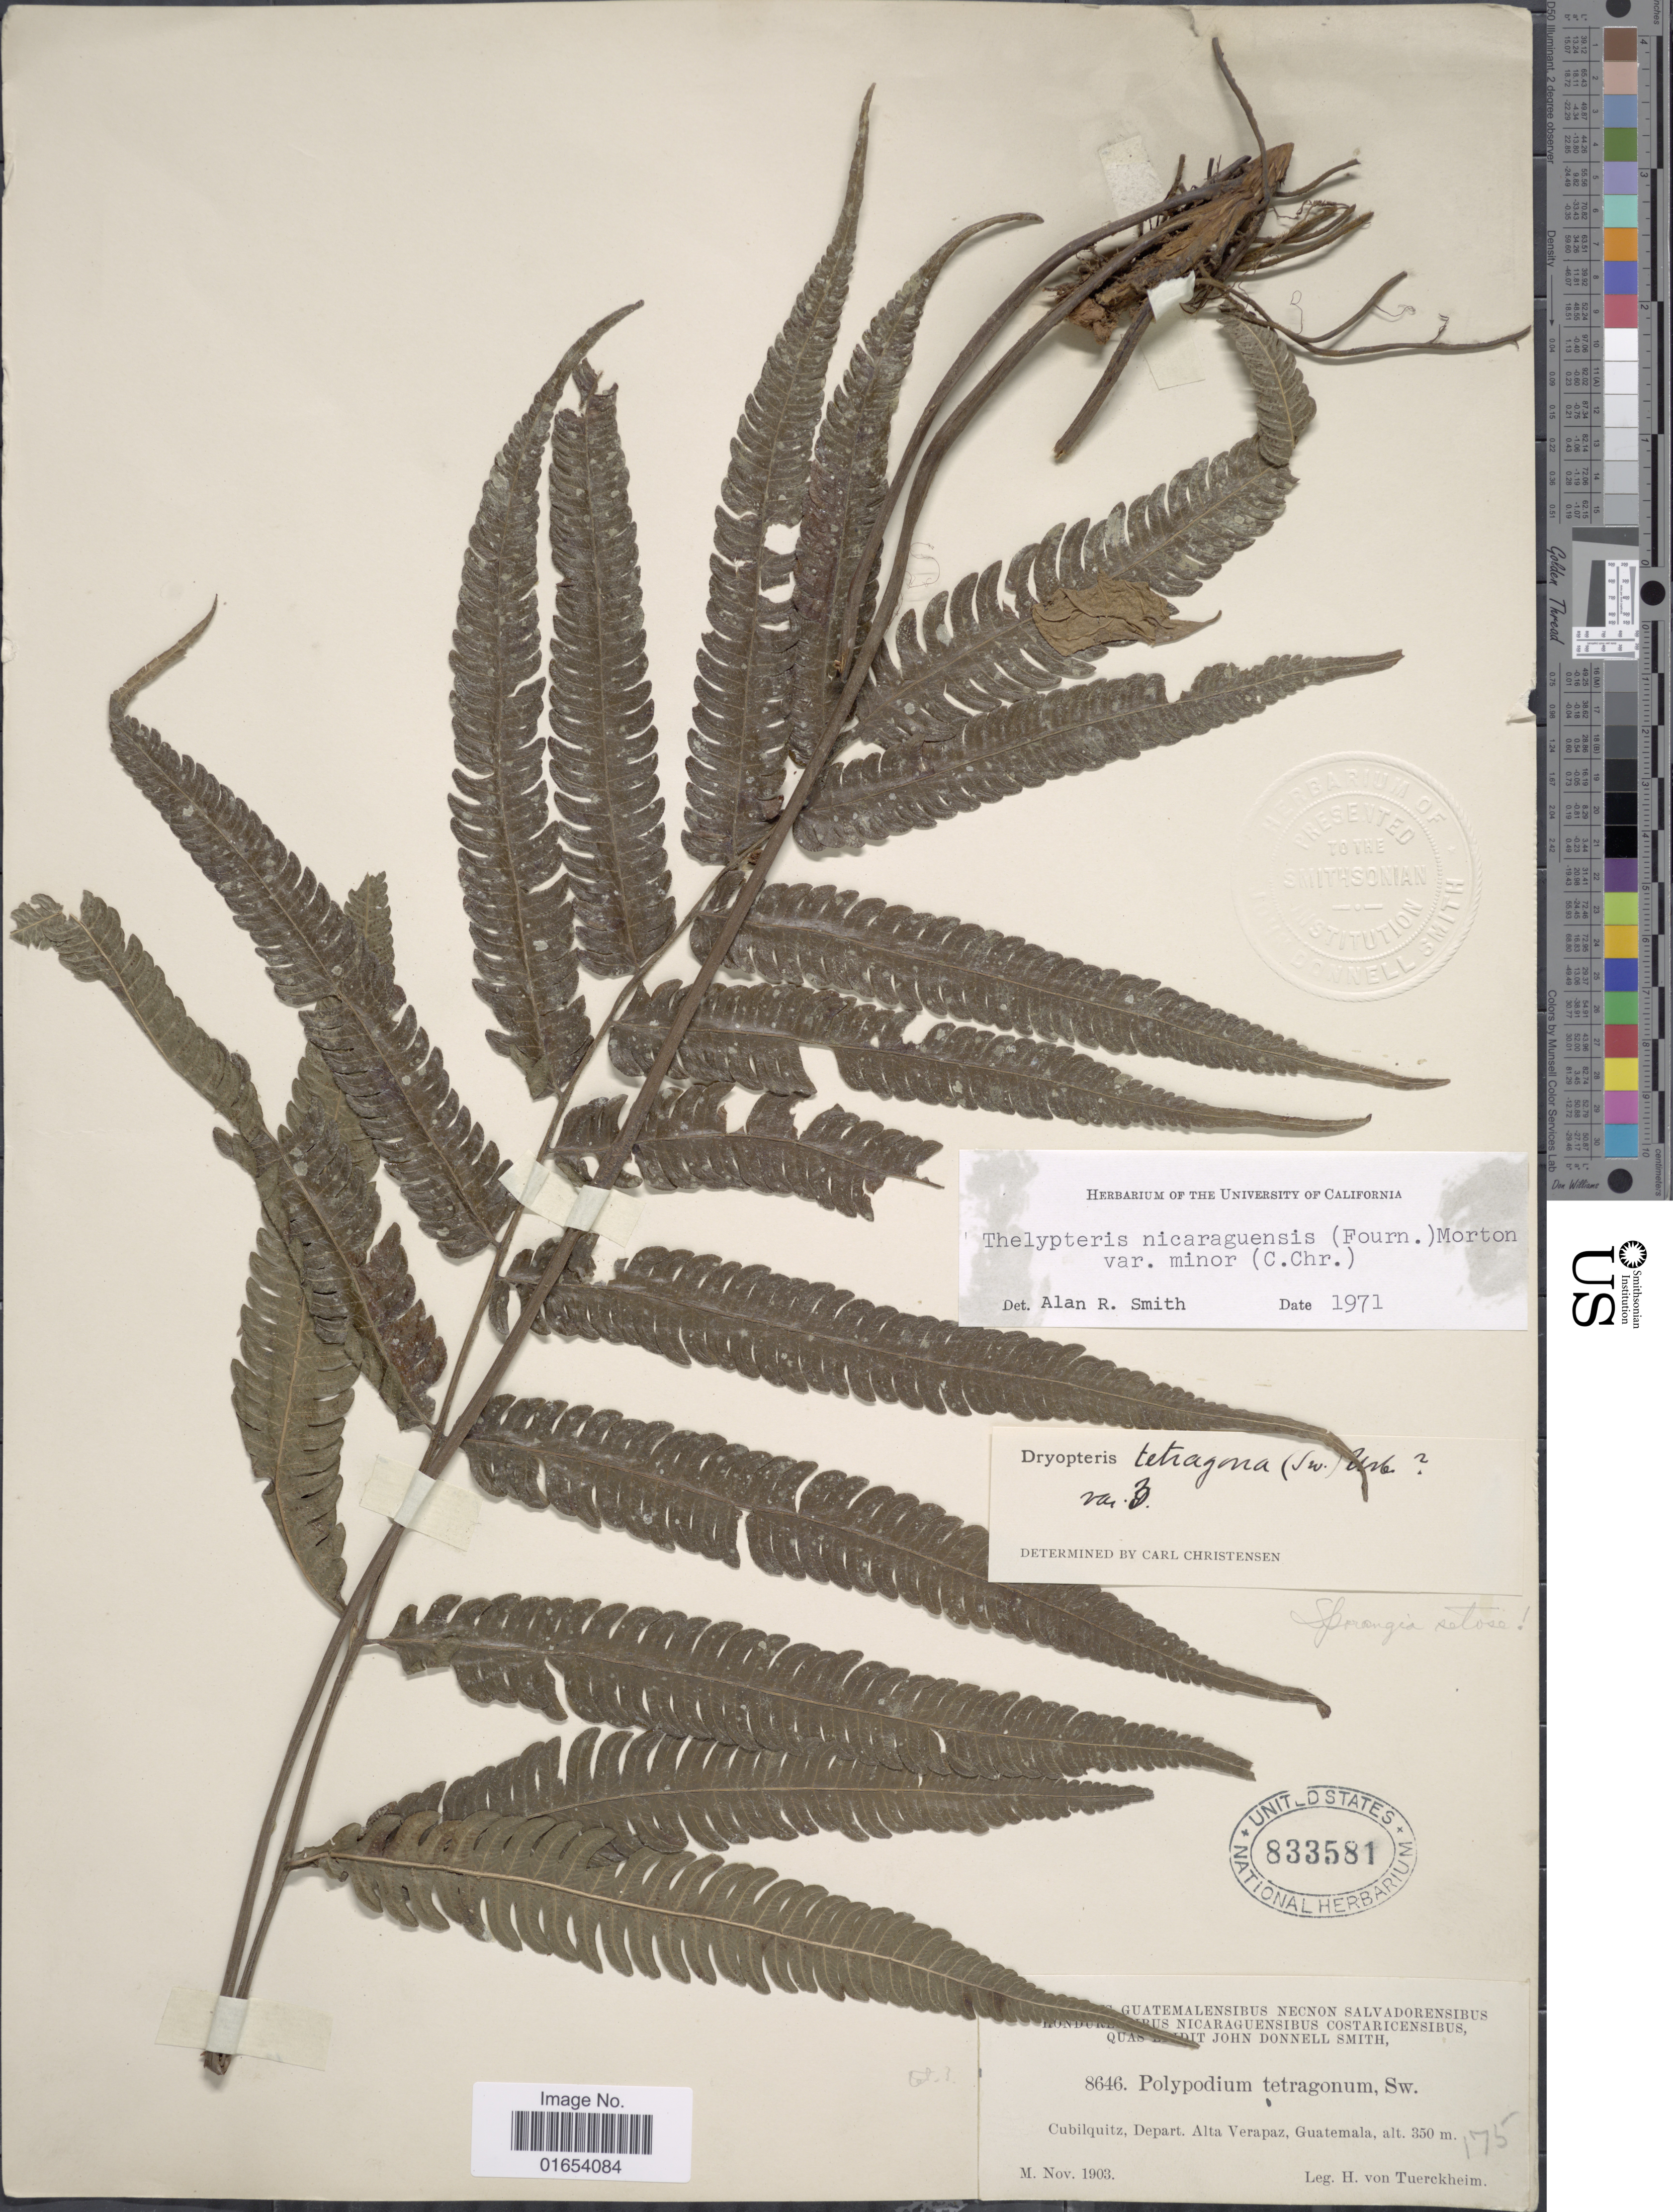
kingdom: Plantae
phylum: Tracheophyta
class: Polypodiopsida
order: Polypodiales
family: Thelypteridaceae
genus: Goniopteris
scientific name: Goniopteris minor (C. Chr.) comb. nov., ined 2015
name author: (C. Chr.)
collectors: H. von Türckheim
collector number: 8646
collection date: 1903-11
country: Guatemala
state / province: Alta Verapaz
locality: Cubilquitz, Depart. Alta Verapaz, Guatemala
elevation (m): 350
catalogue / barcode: US 833581